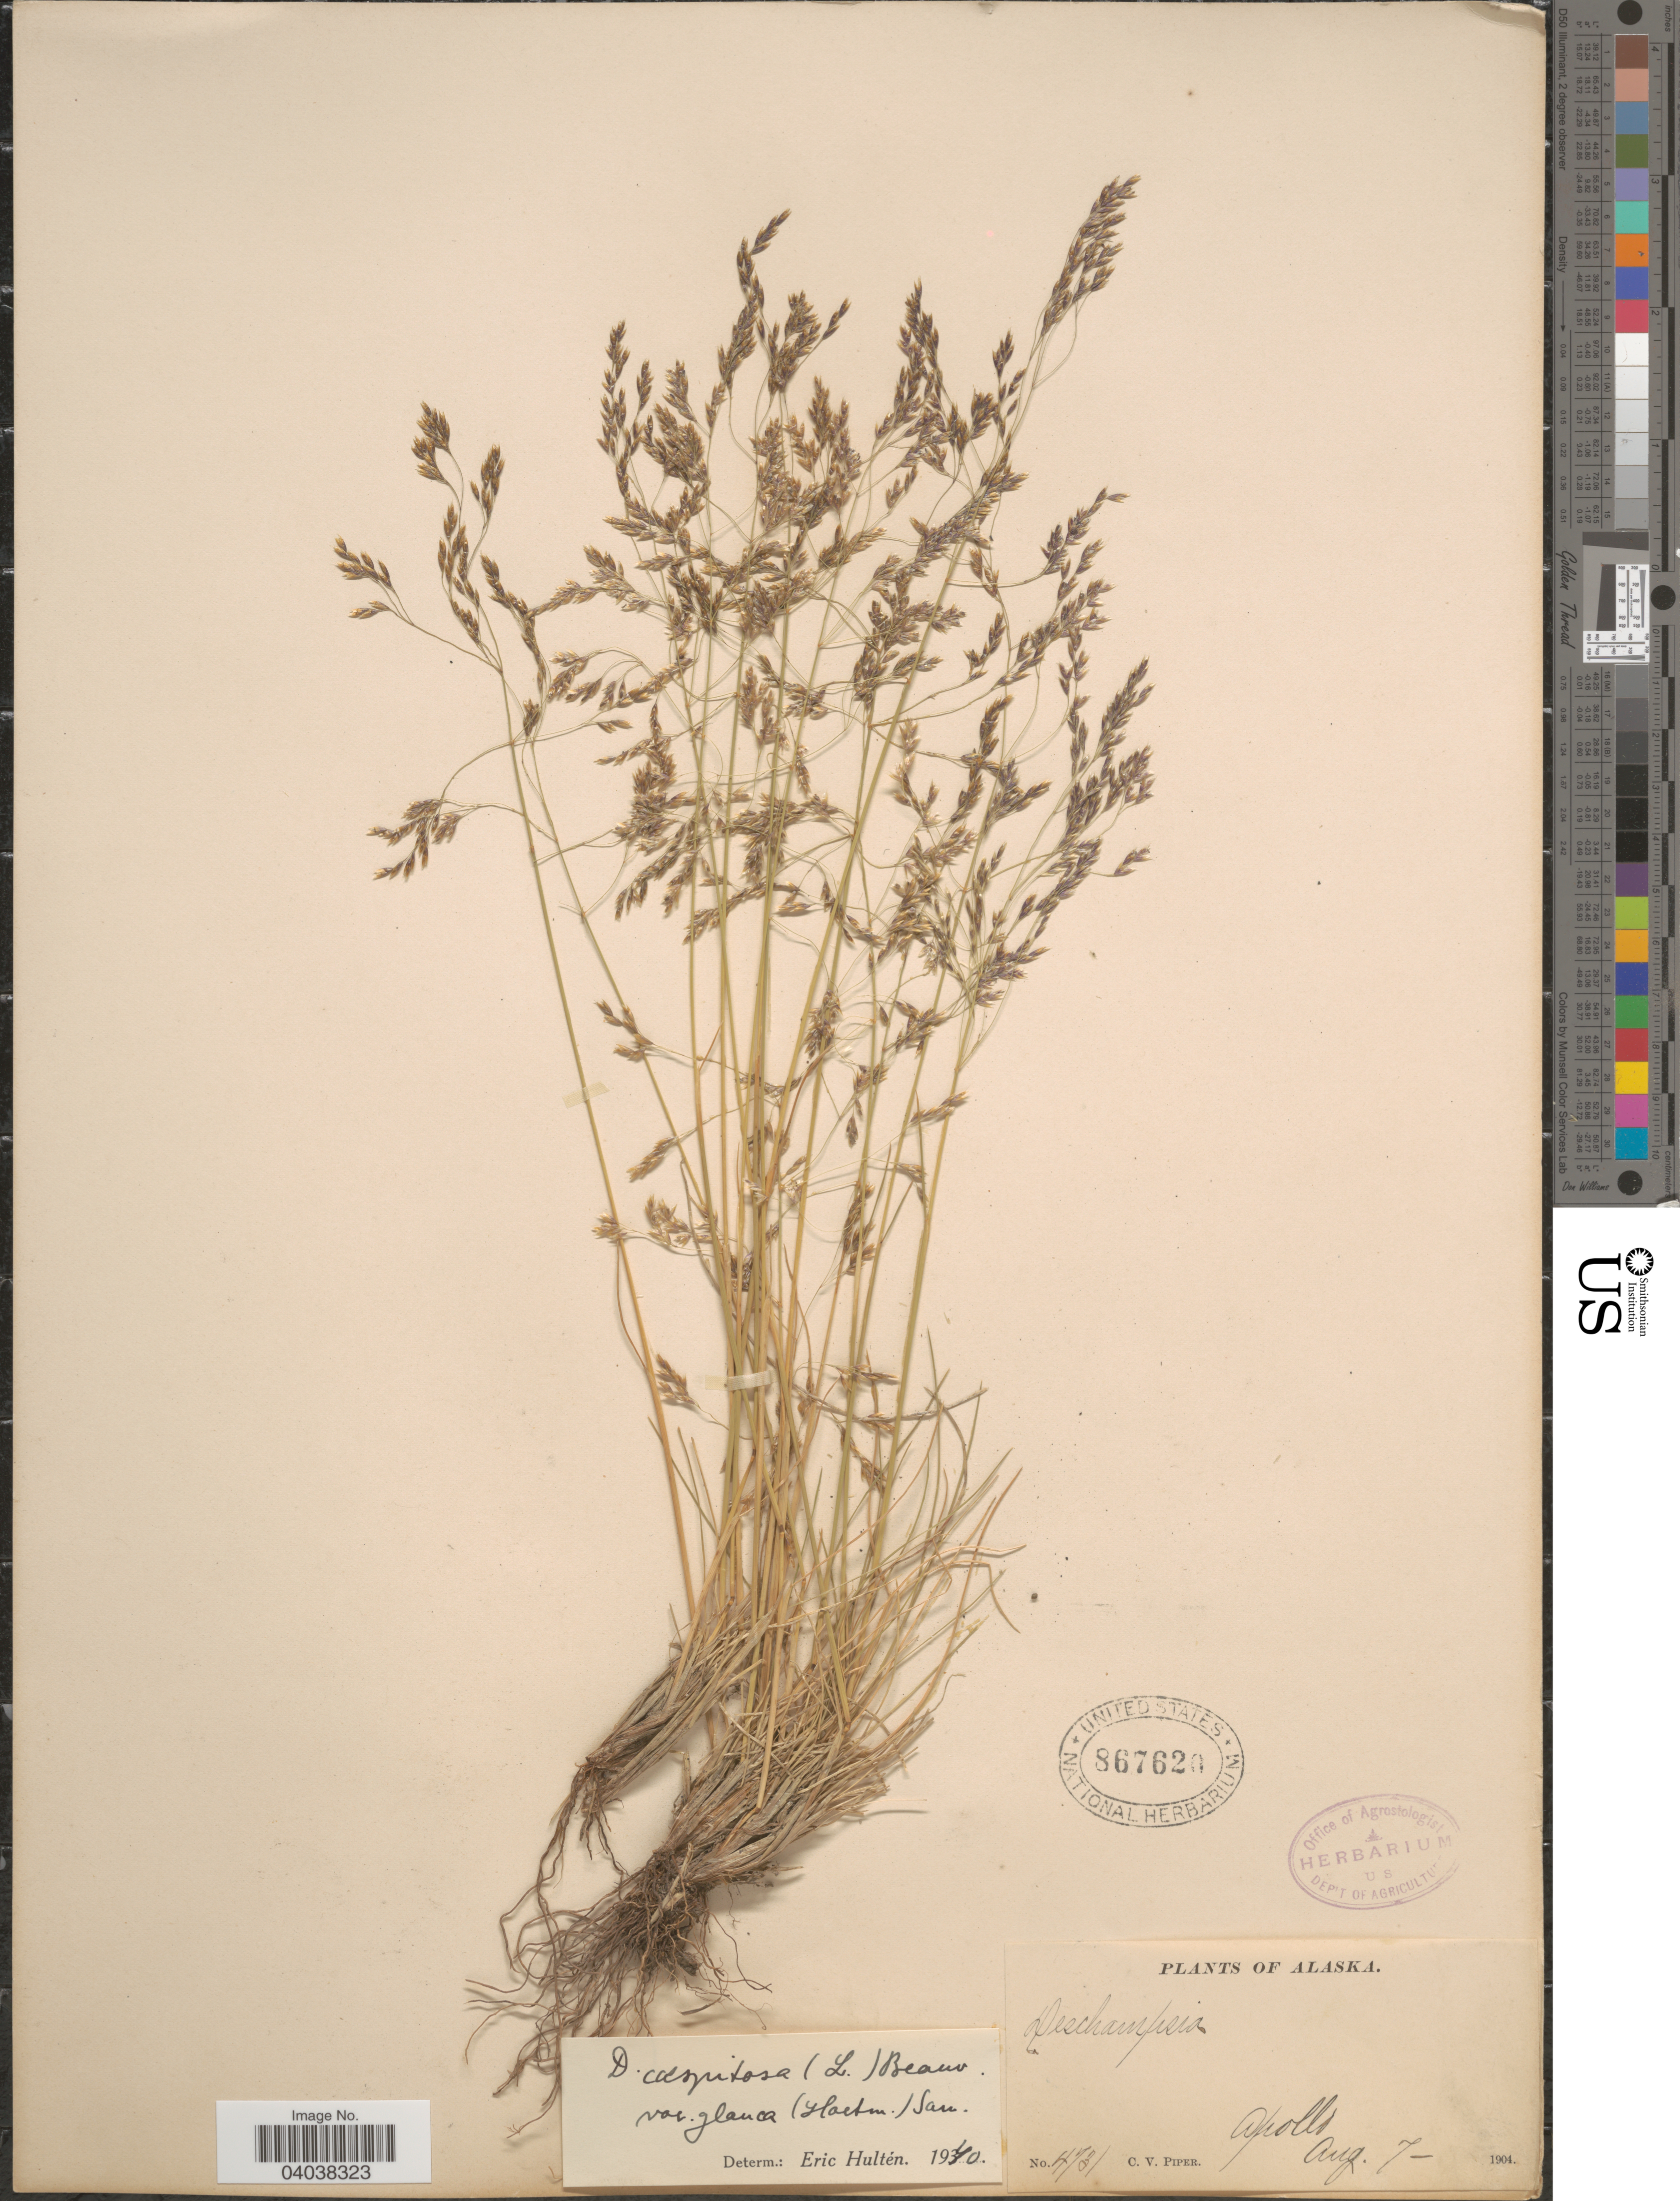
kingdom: Plantae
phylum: Tracheophyta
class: Liliopsida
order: Poales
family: Poaceae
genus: Deschampsia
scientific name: Deschampsia cespitosa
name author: (L.) P. Beauv.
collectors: C. V. Piper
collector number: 4731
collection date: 1904-08-07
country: United States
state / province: Alaska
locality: Apollo.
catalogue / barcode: US 867620